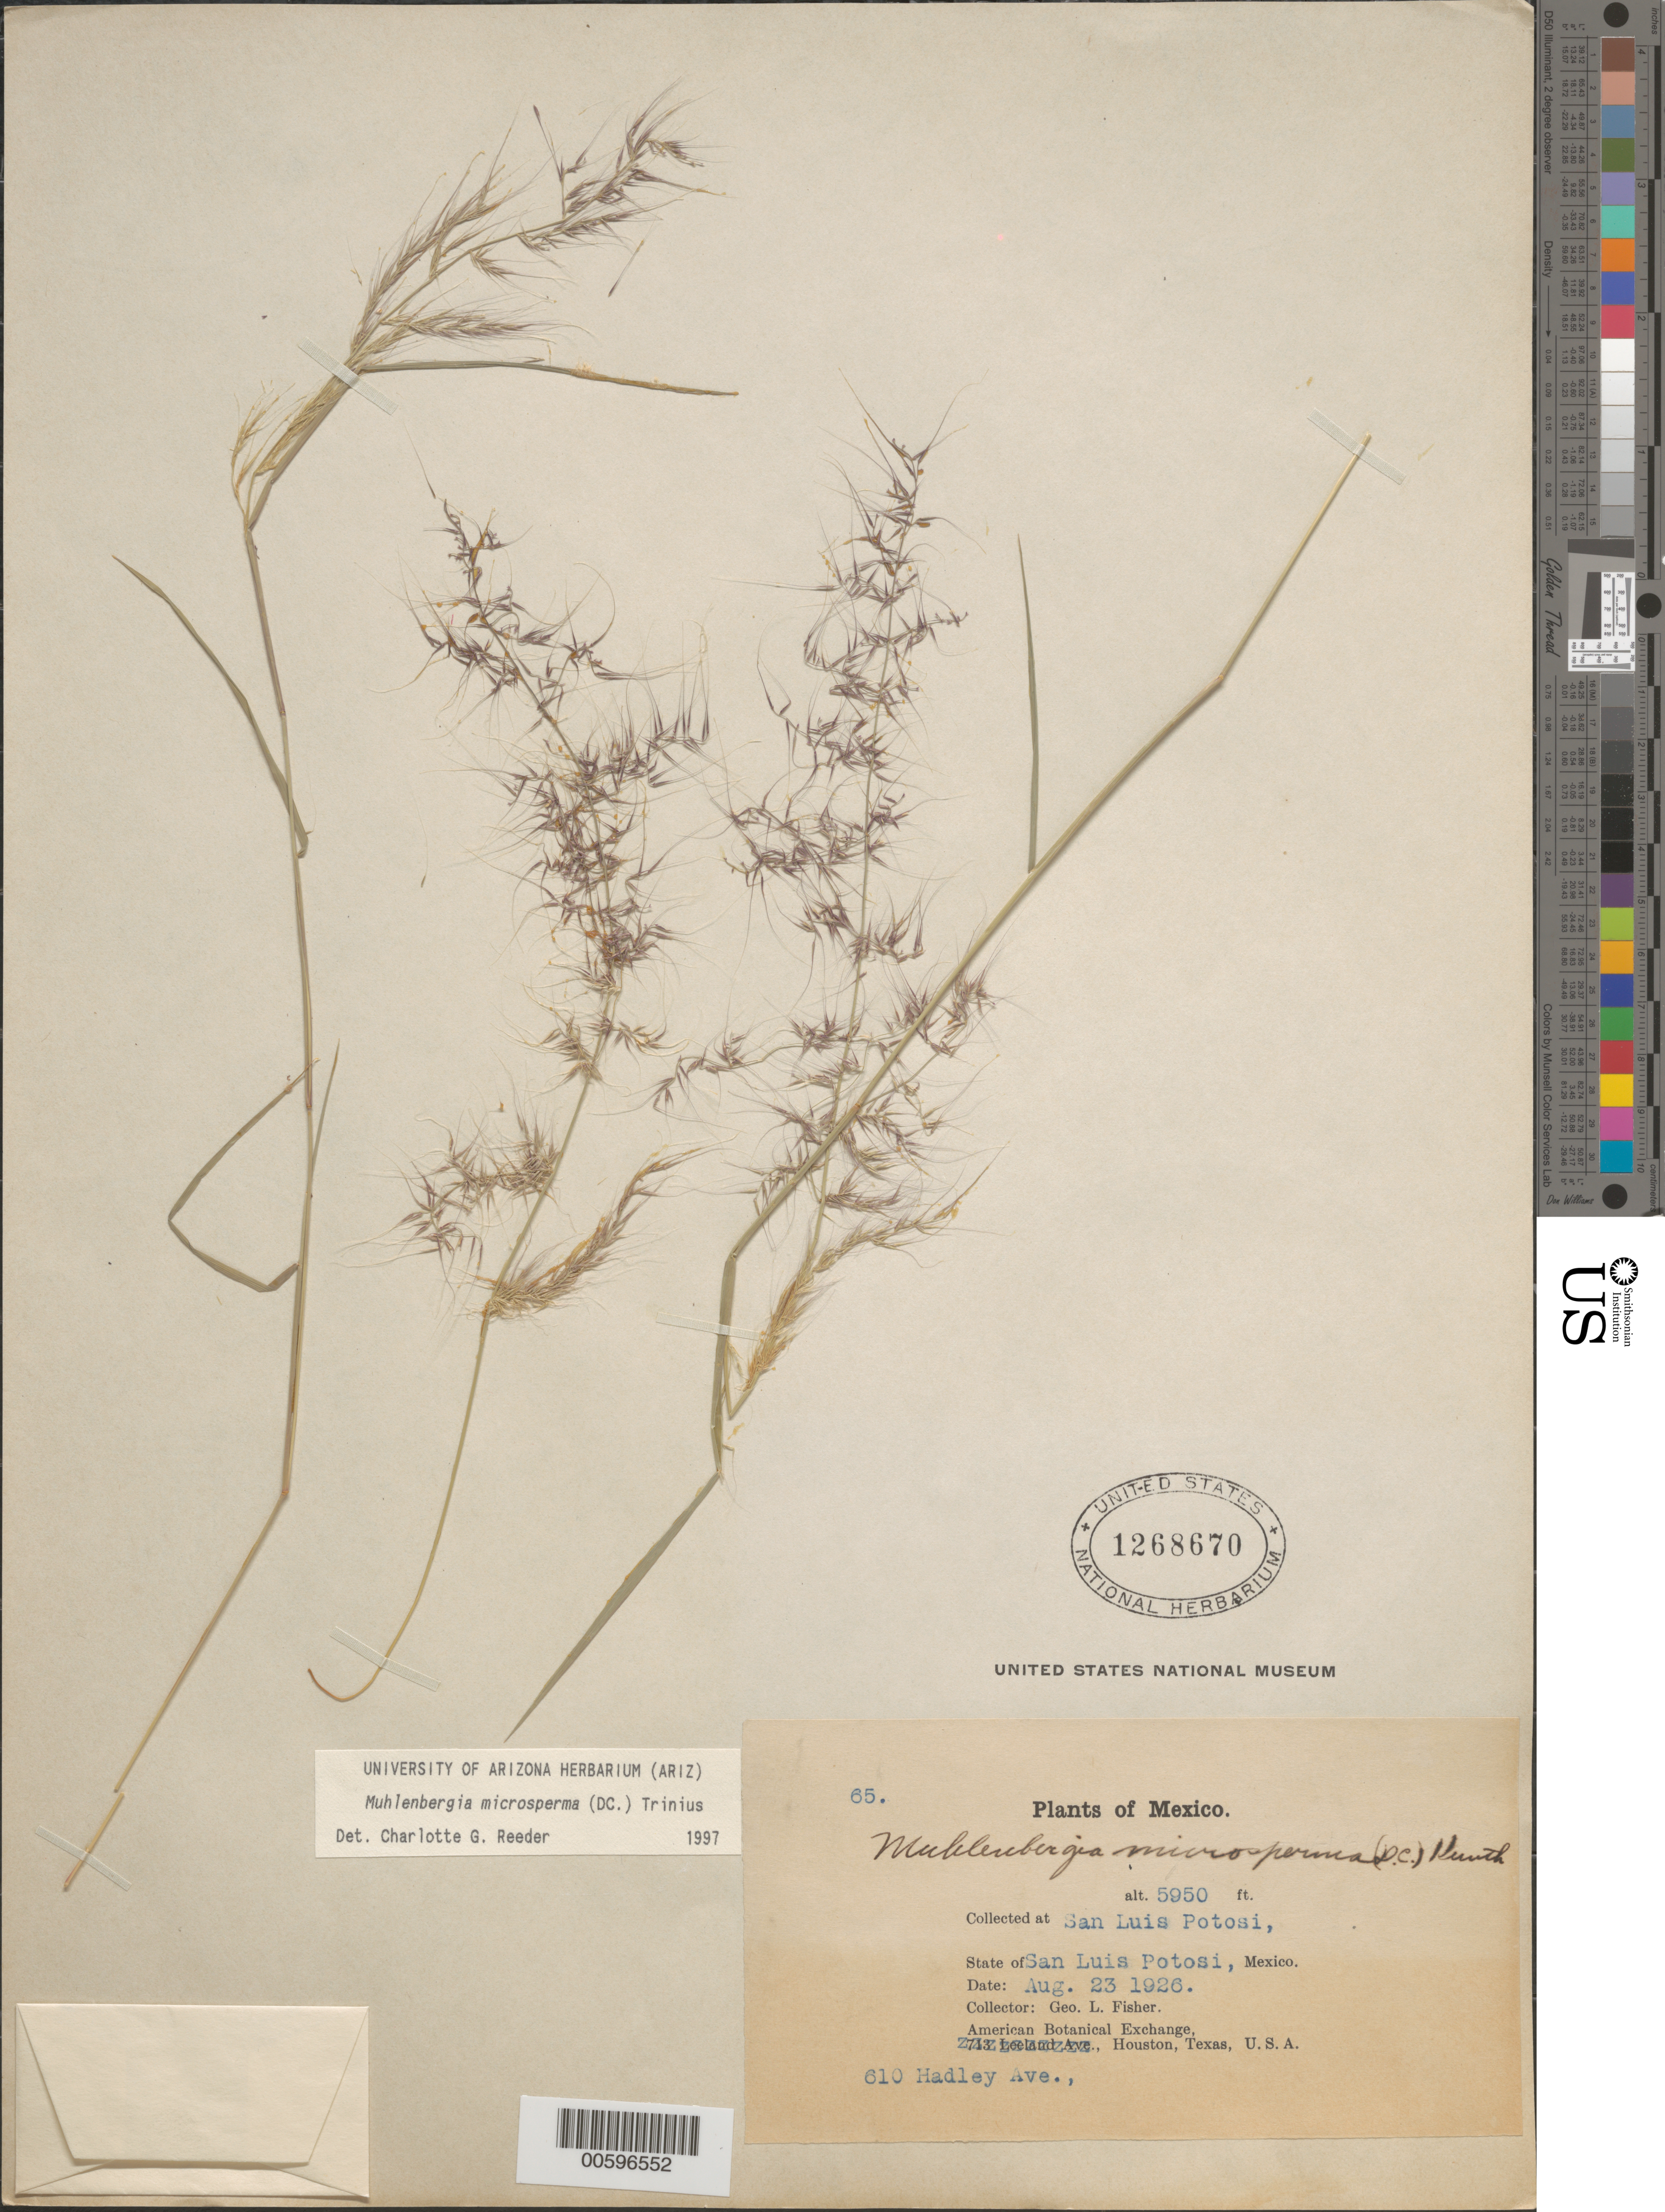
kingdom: Plantae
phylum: Tracheophyta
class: Liliopsida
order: Poales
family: Poaceae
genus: Muhlenbergia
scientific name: Muhlenbergia microsperma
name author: (DC.) Kunth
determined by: Reeder, C. G., (ARIZ)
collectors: G. L. Fisher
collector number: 65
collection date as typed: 23 Aug 1926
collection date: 1926-08-23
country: Mexico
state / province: San Luis Potosi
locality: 610 Hadley Ave.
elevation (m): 1814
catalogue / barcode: US 1268670